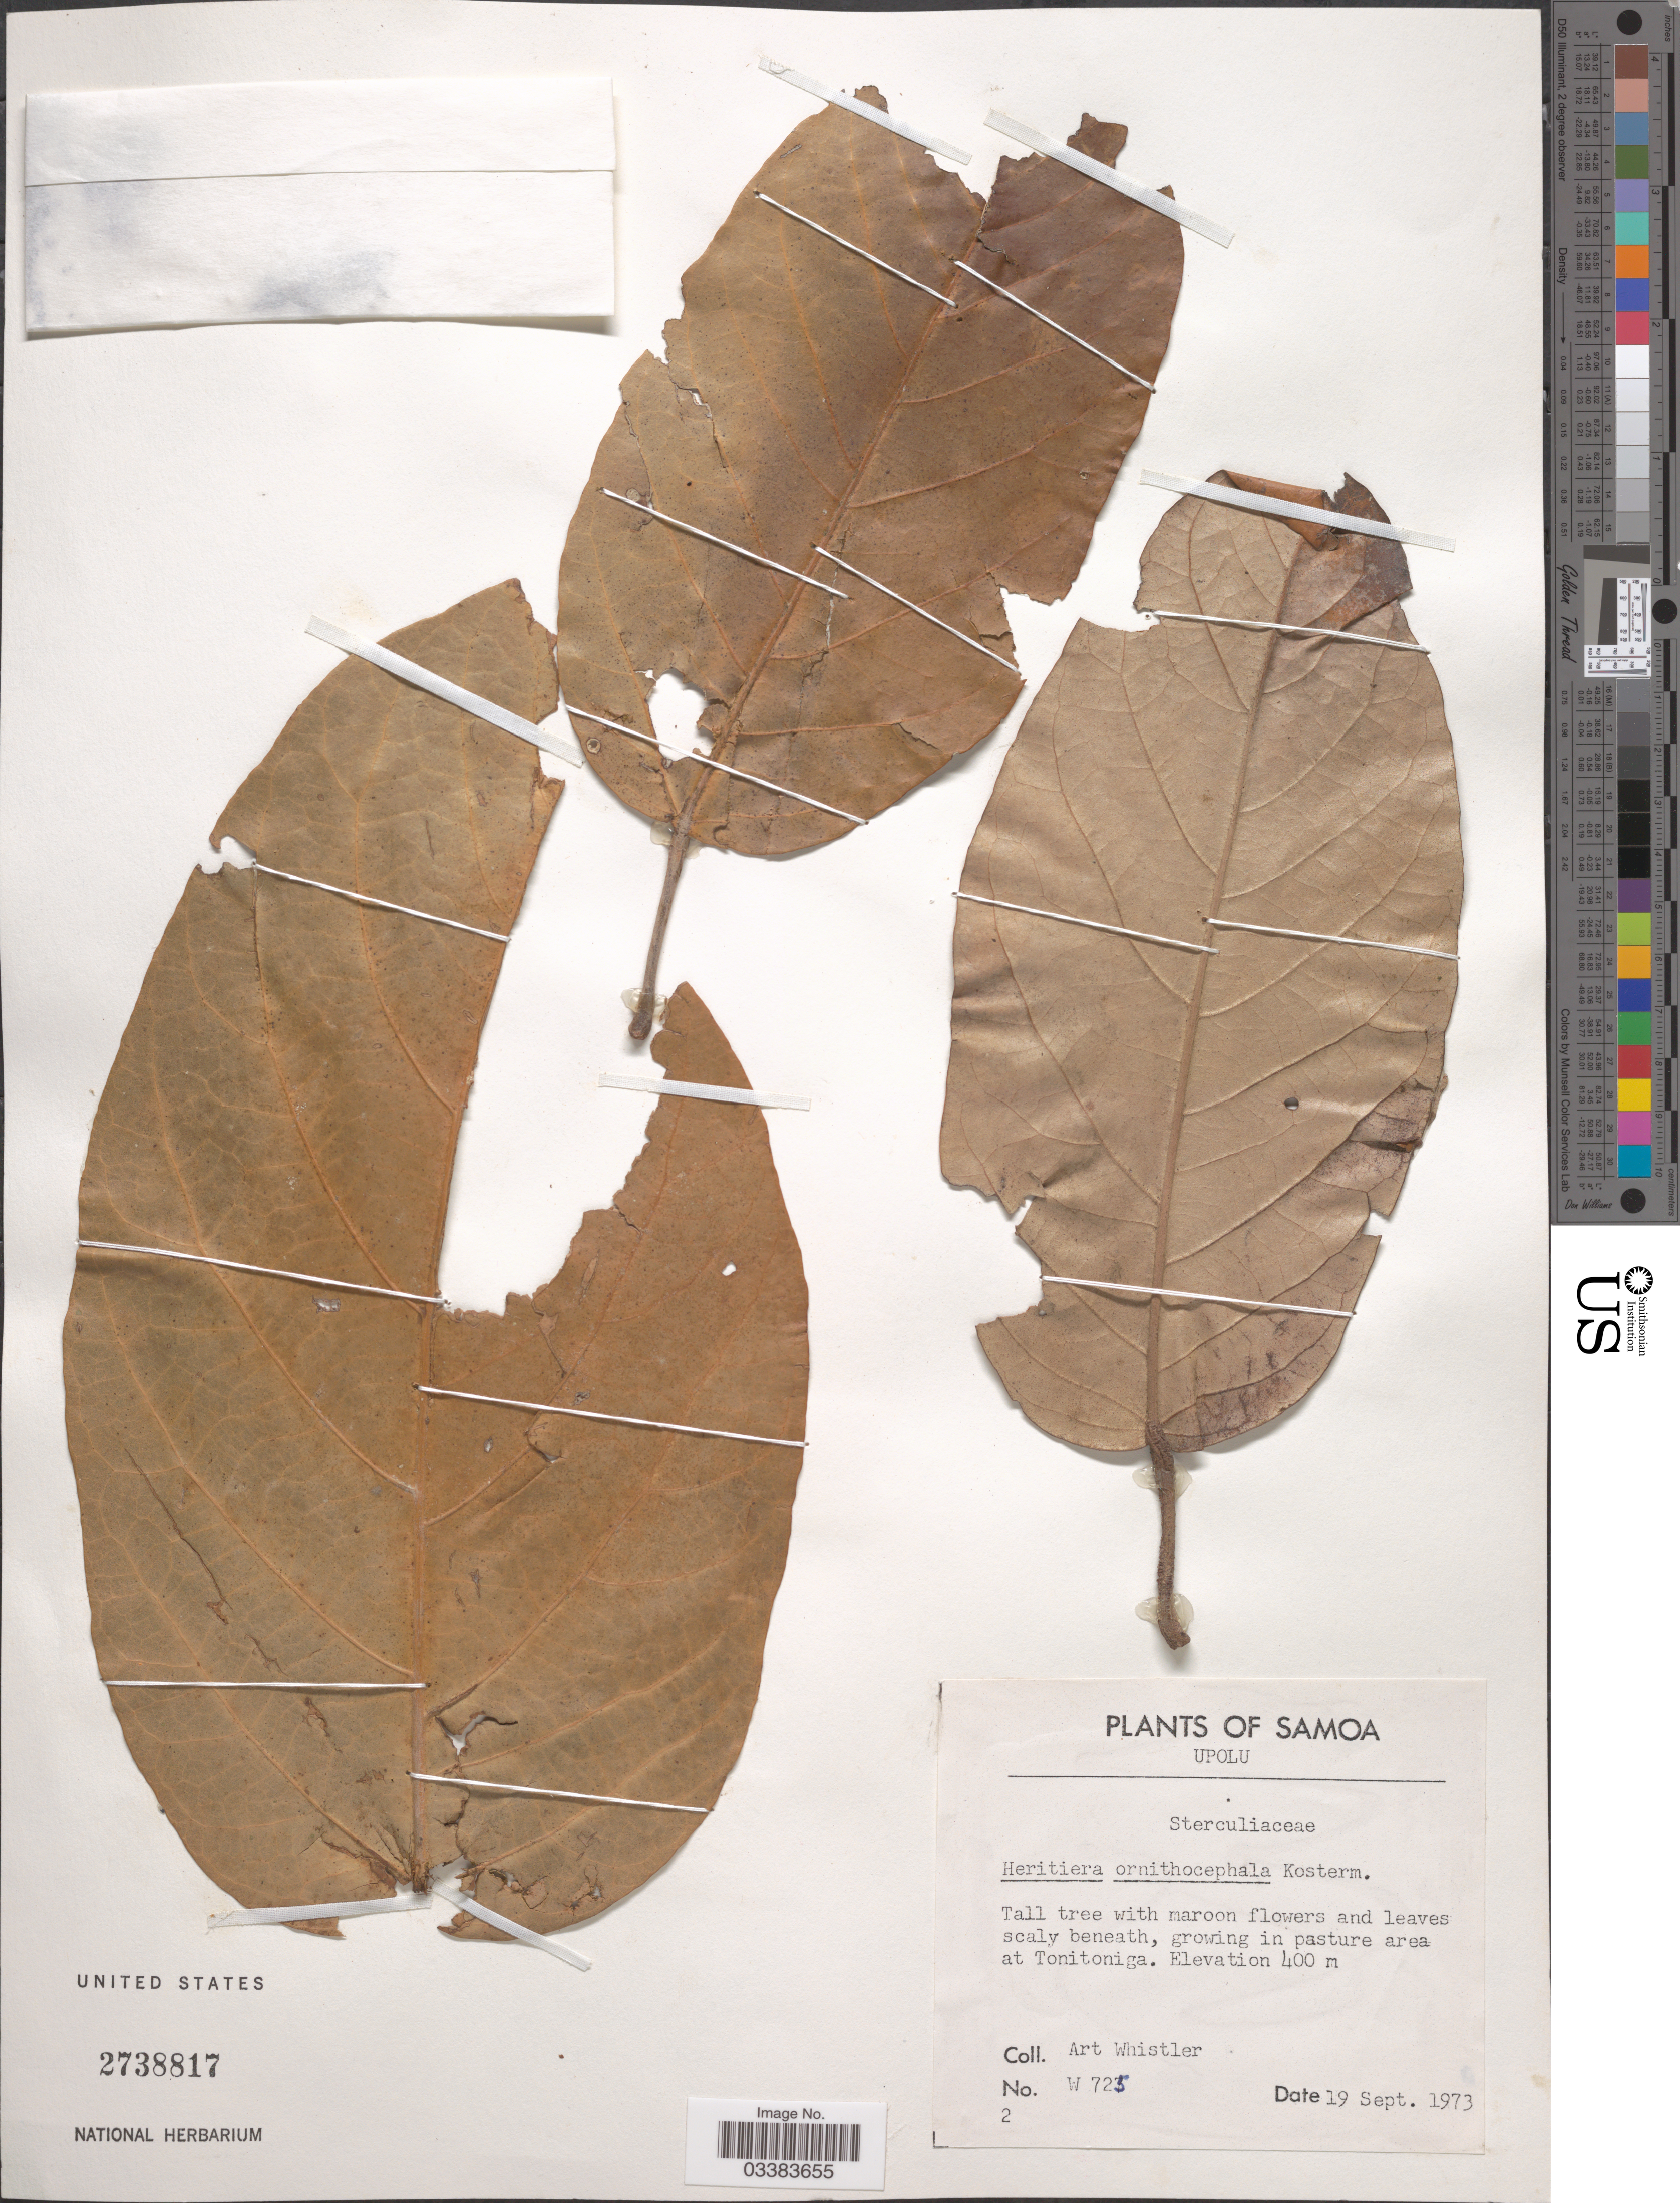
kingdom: Plantae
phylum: Tracheophyta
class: Magnoliopsida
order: Malvales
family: Malvaceae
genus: Heritiera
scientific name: Heritiera ornithocephala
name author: Kosterm.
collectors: A. Whistler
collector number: W725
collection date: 1973-09-19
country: Samoa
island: Upolu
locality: Samoa. Upolu. Growing in pasture area at Tonitoniga.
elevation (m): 400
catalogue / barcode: US 2738817